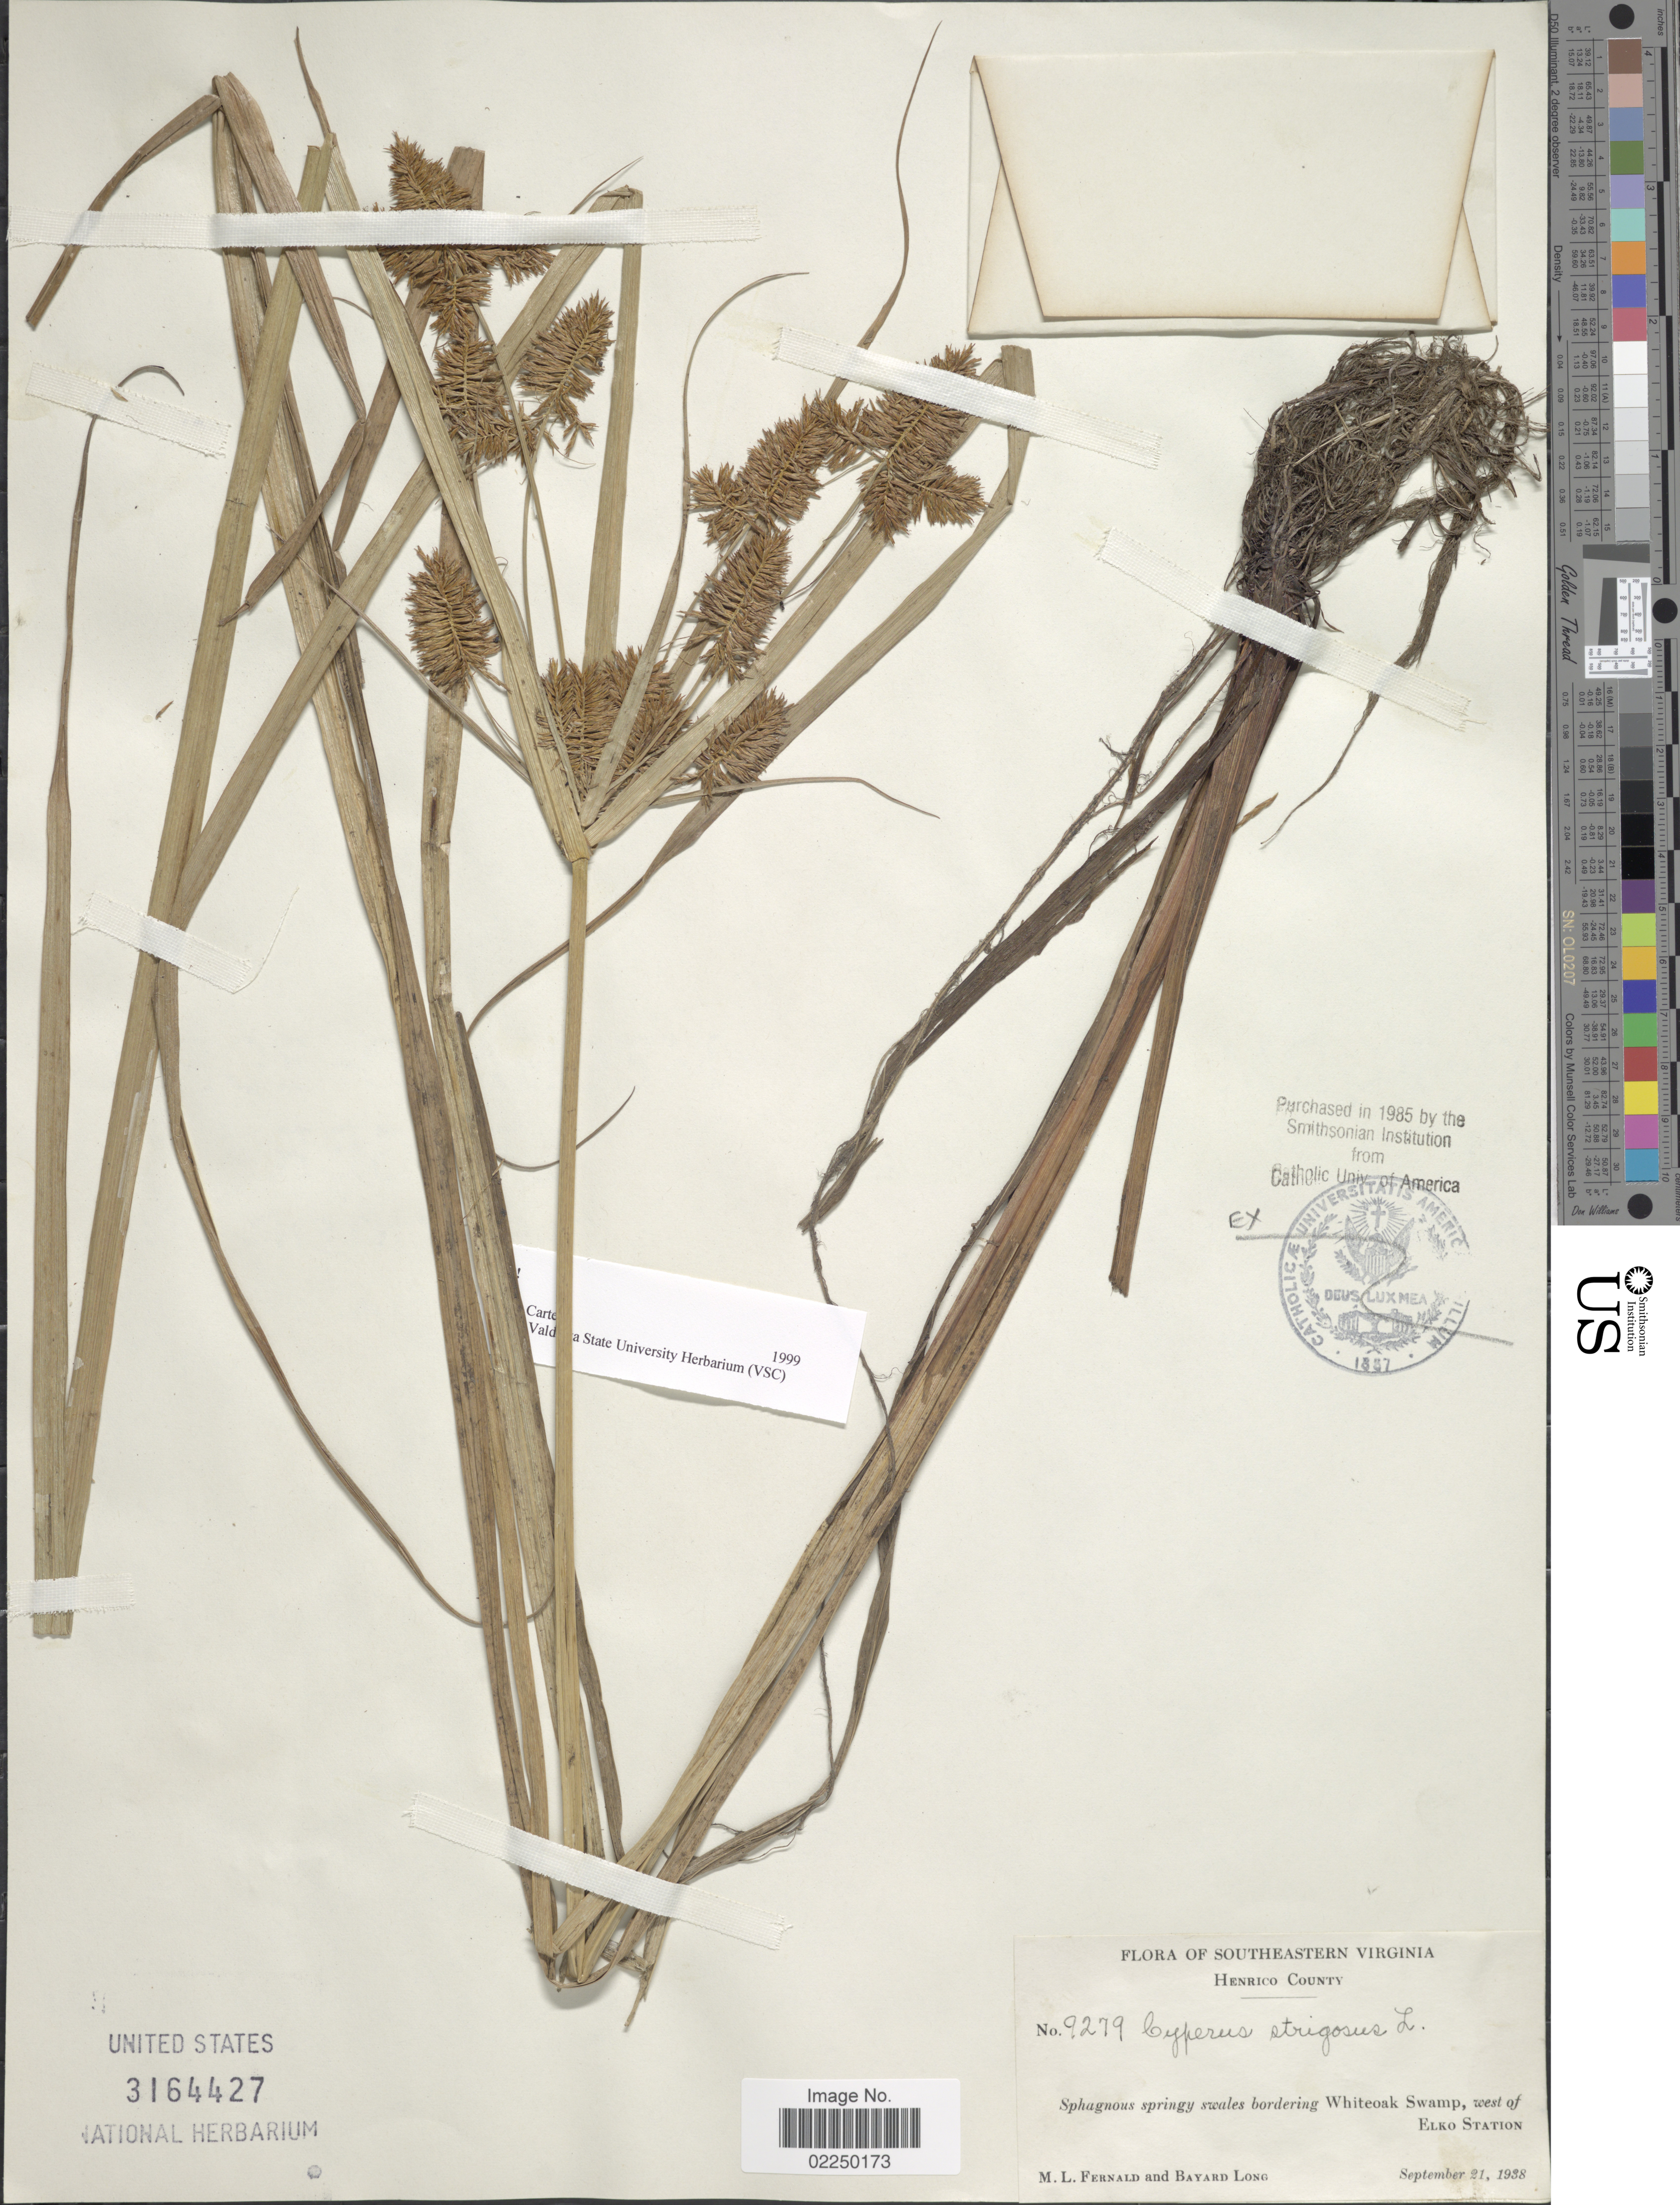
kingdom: Plantae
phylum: Tracheophyta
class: Liliopsida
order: Poales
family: Cyperaceae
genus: Cyperus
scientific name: Cyperus strigosus L.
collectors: M. L. Fernald & B. Long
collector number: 9279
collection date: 1938-09-21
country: United States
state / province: Virginia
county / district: Henrico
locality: Southeastern Virginia, Henrico County, Spagnous springy swales bordering Whiteoak Swamp, est of Elko Station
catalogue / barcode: US 3164427